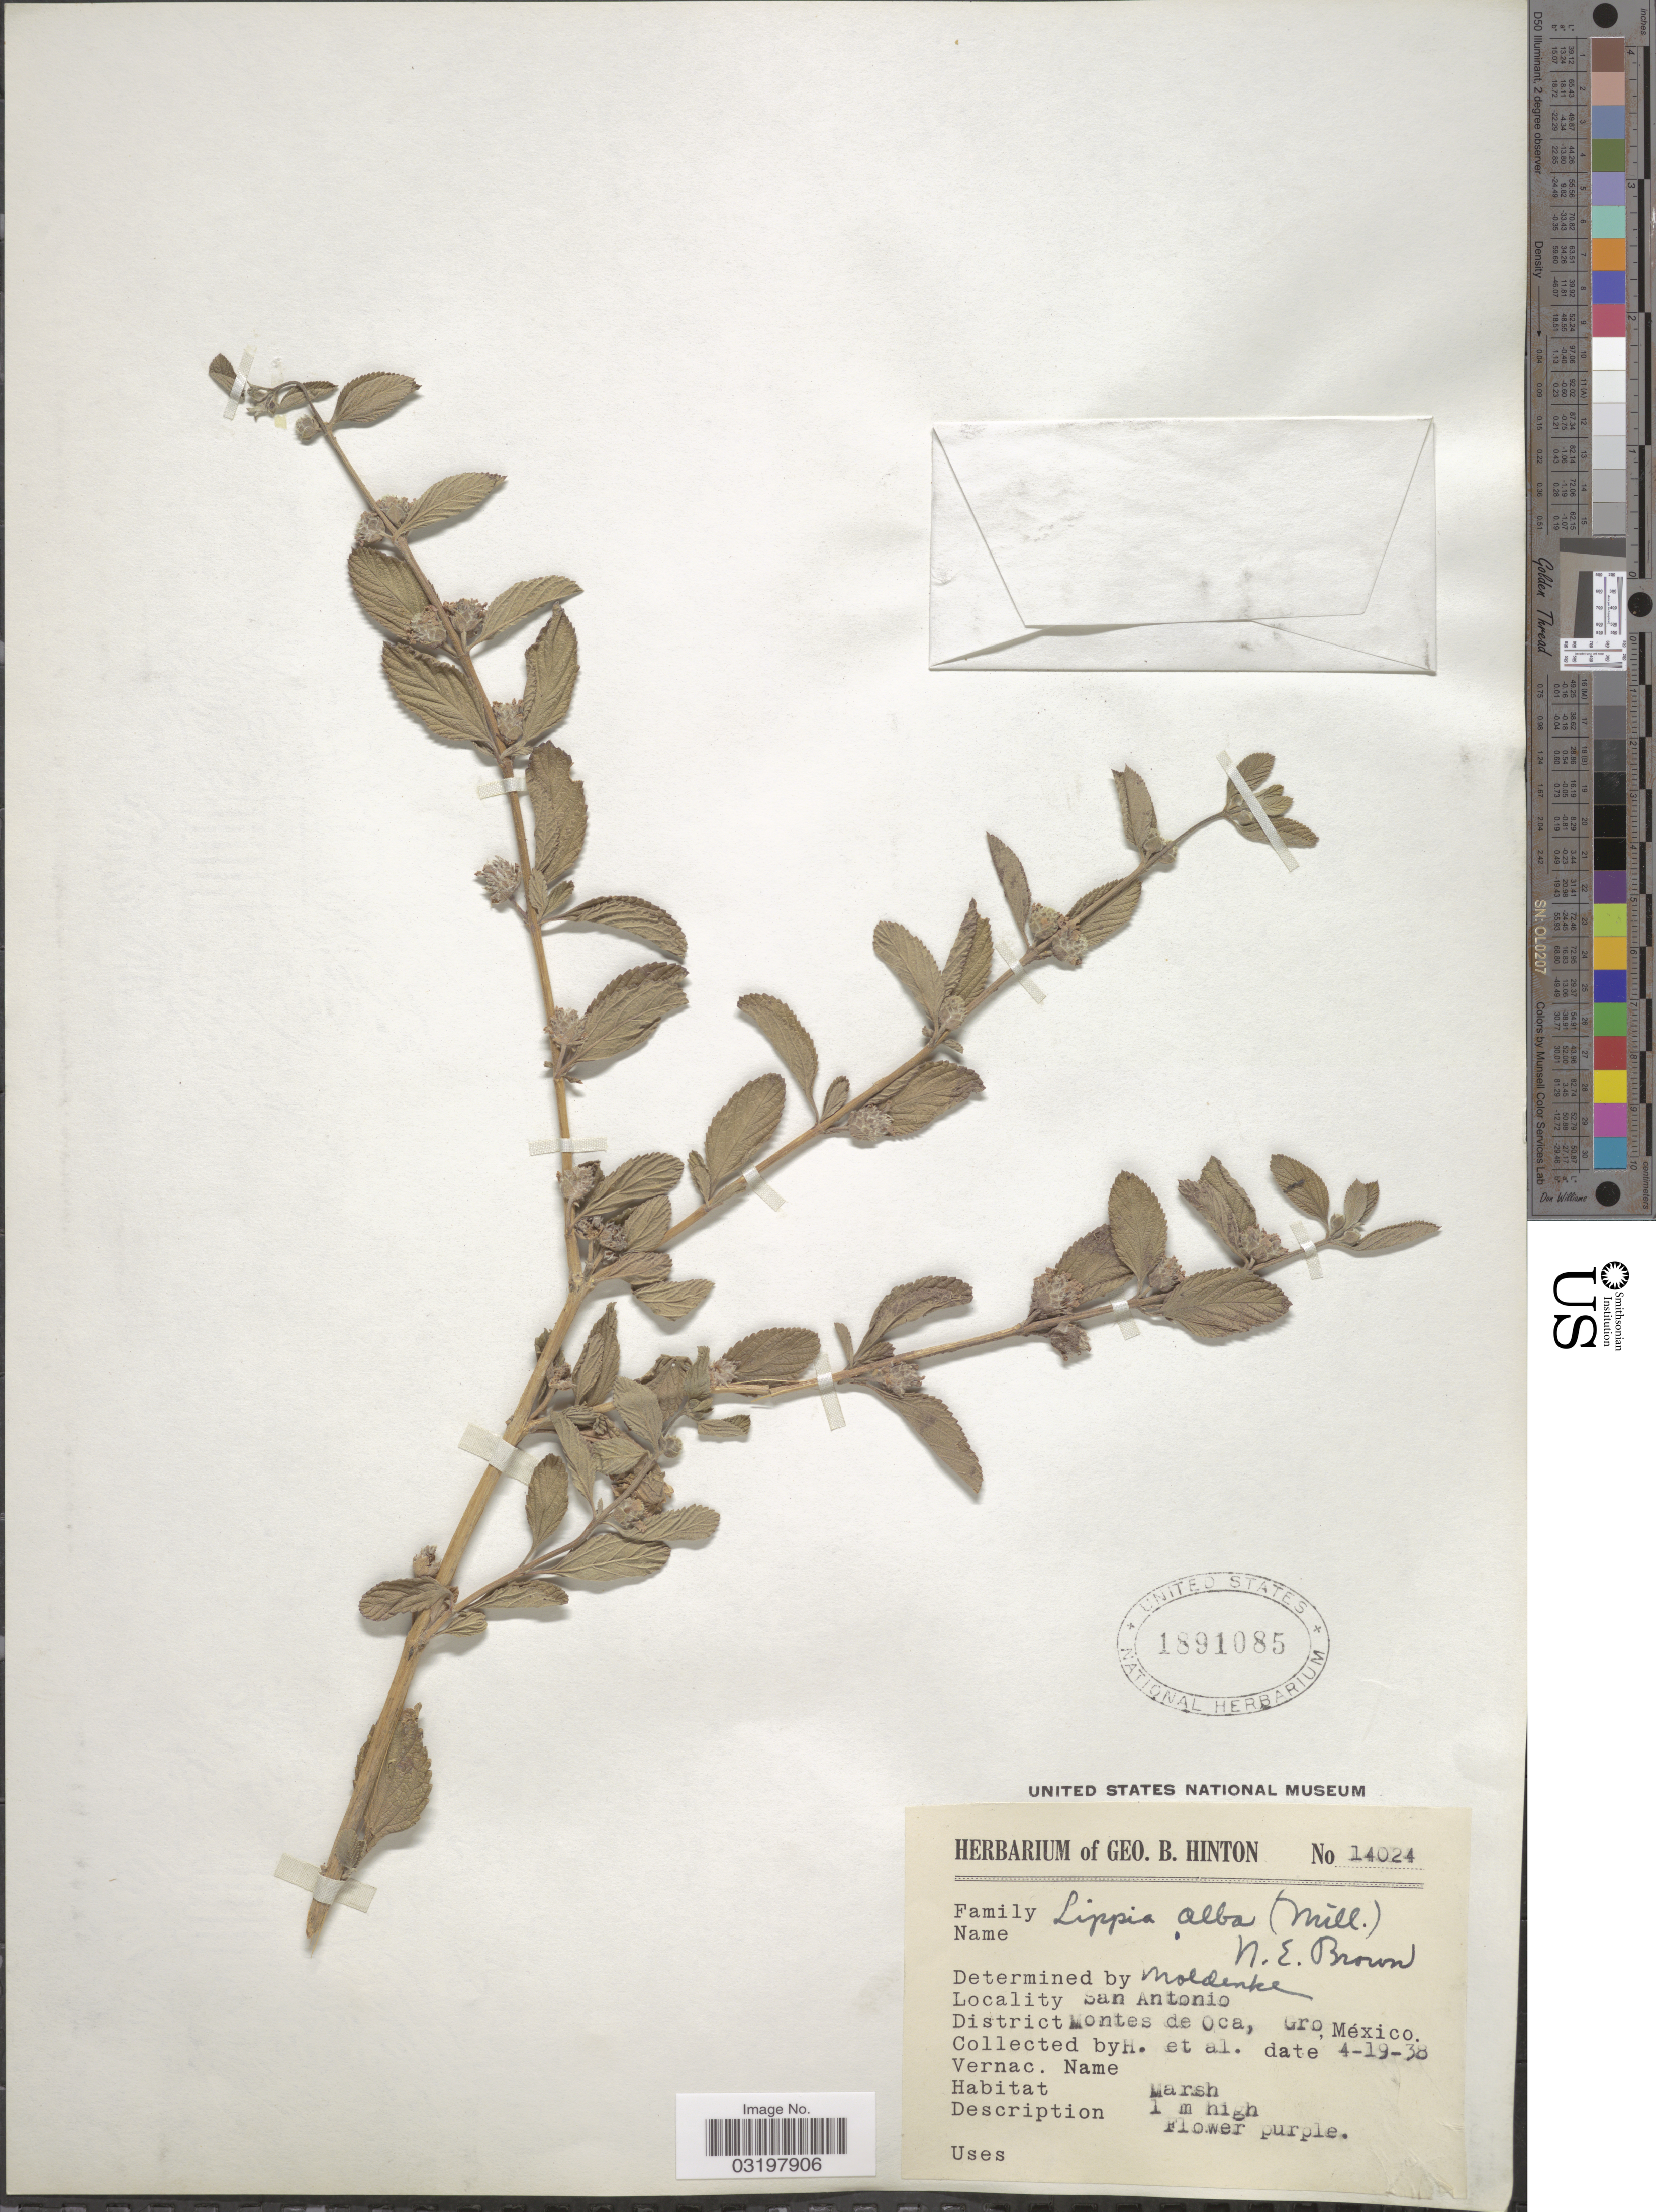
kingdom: Plantae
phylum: Tracheophyta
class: Magnoliopsida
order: Lamiales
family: Verbenaceae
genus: Lippia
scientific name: Lippia alba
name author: (Mill.) N.E. Br. ex Britton & P. Wilson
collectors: G. B. Hinton & et al.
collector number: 14024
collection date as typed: Transcribed d/m/y: 19/4/38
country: Mexico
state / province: Guerrero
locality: San Antonio. District Montes de Oca, Gro.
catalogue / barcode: US 1891085